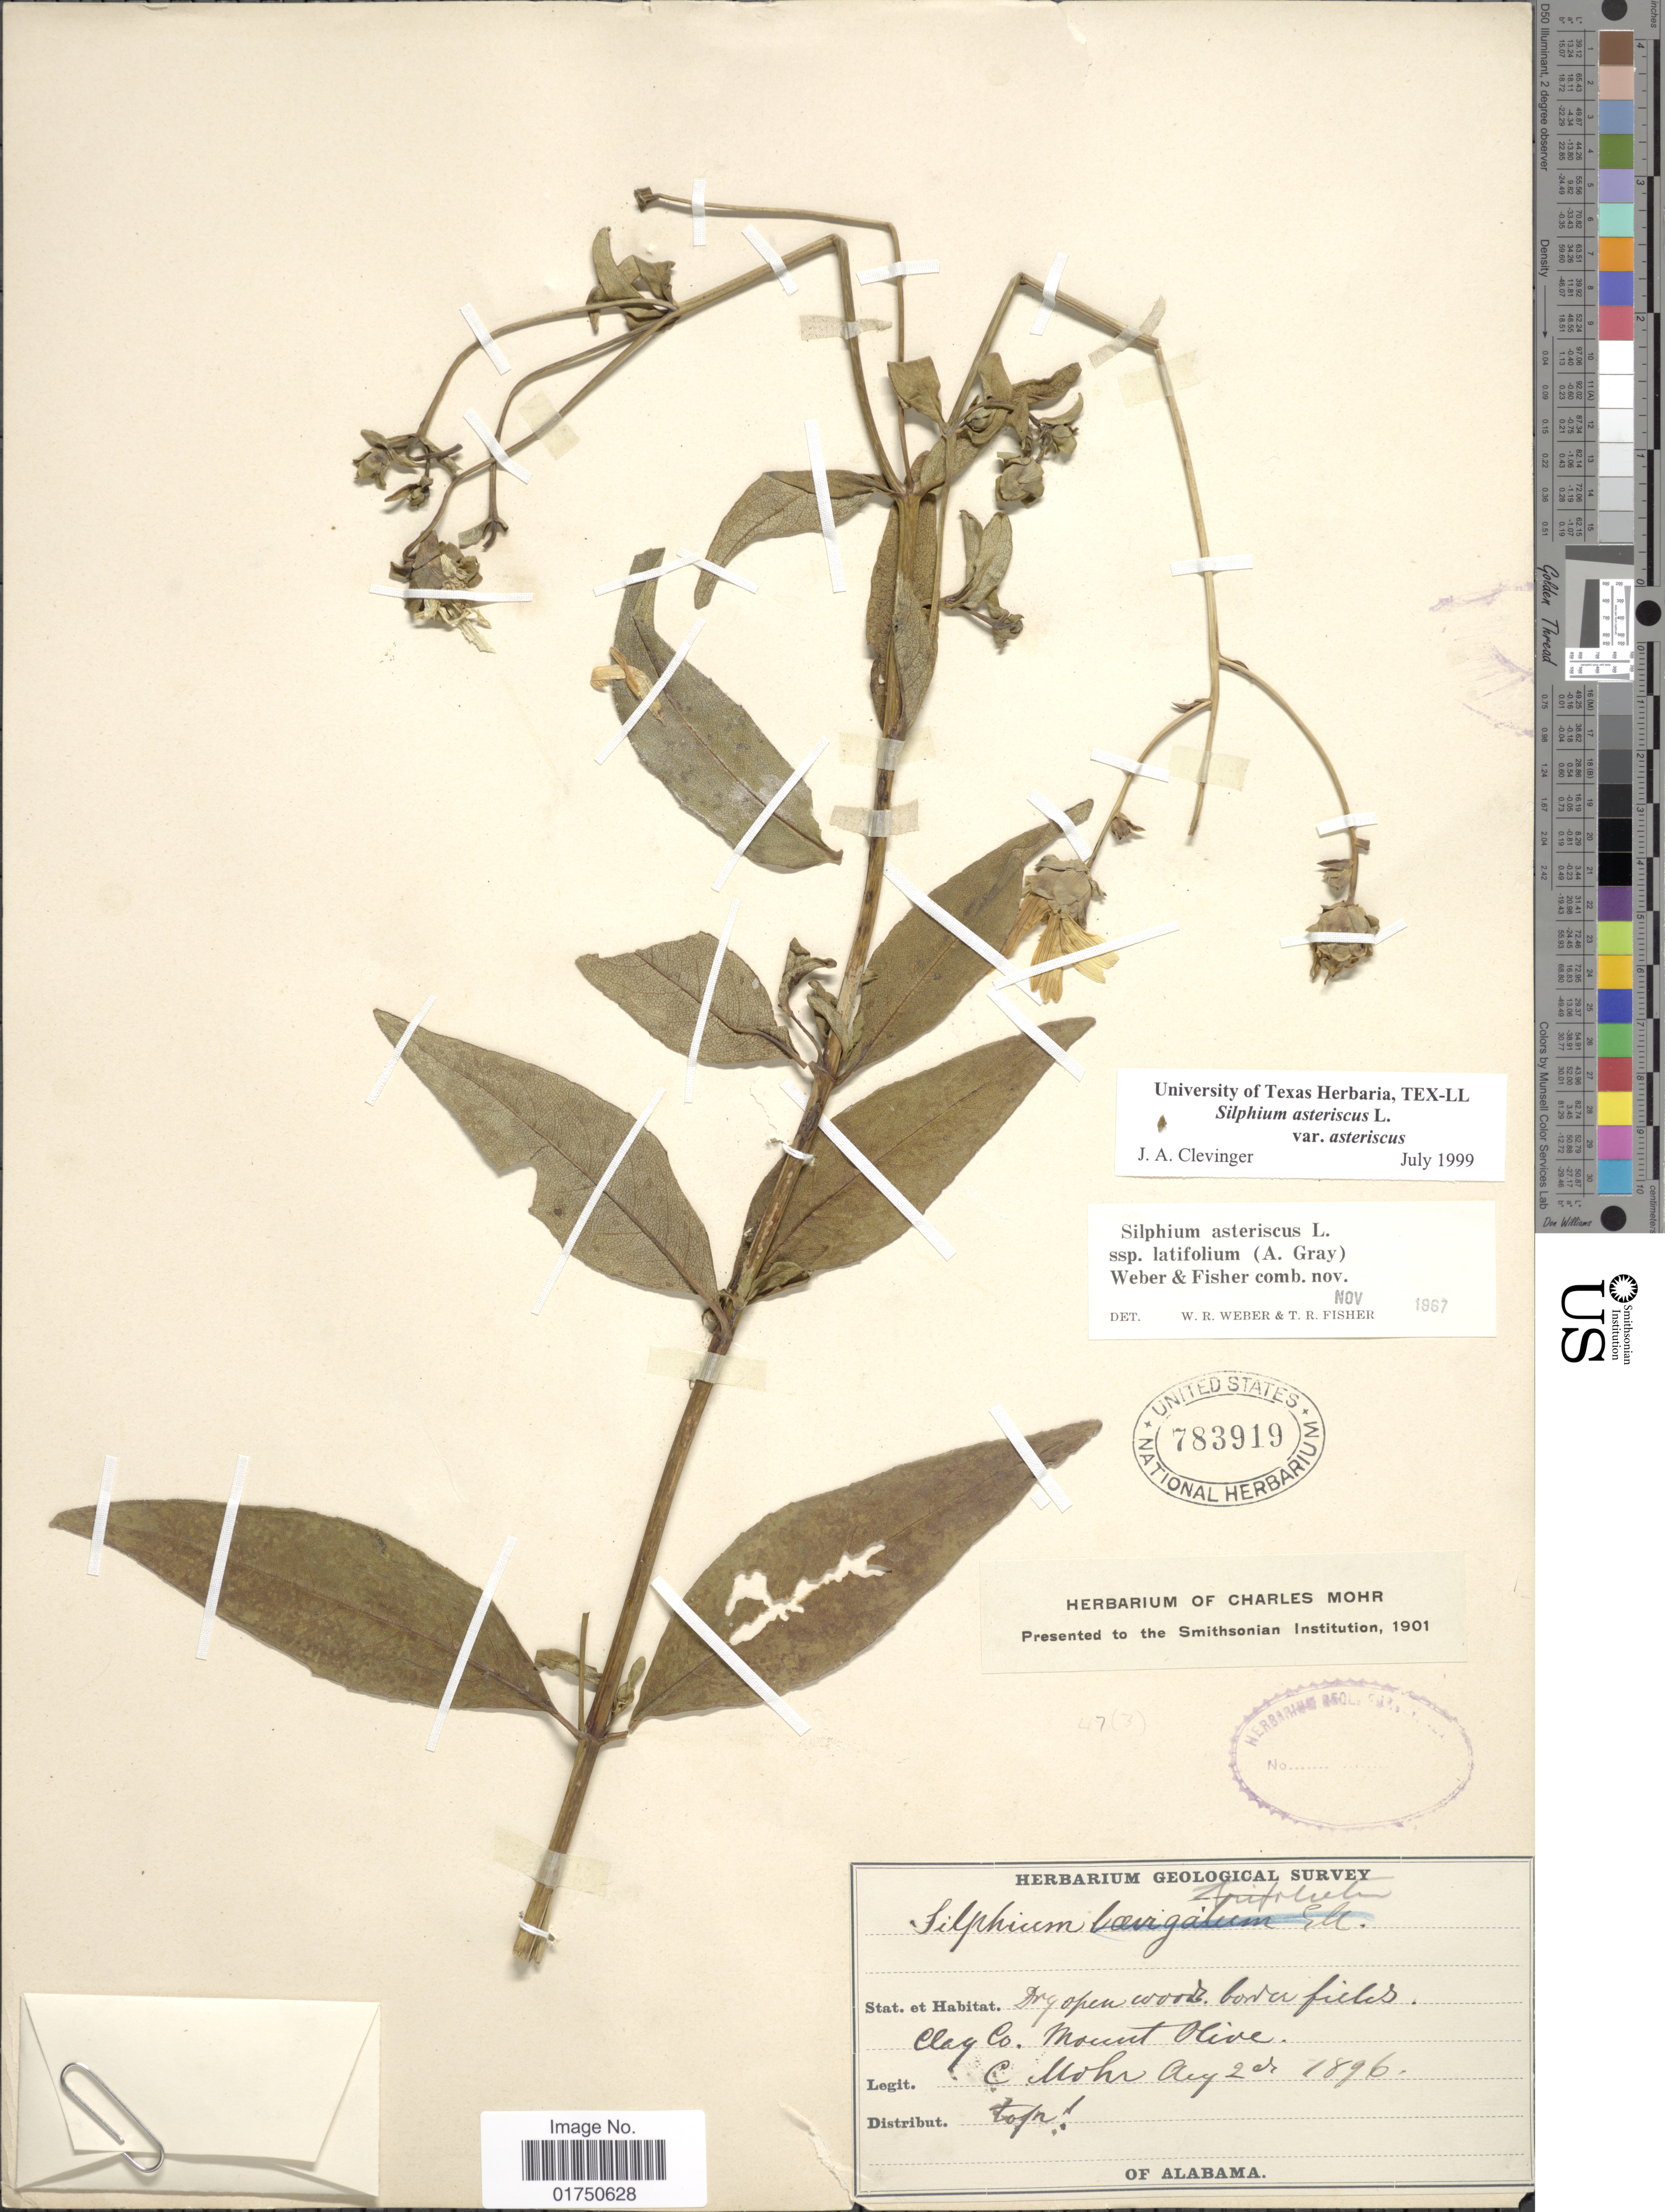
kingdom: Plantae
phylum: Tracheophyta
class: Magnoliopsida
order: Asterales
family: Asteraceae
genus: Silphium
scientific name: Silphium asteriscus var. asteriscus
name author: L.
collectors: C. T. Mohr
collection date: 1896-08-02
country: United States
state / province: Alabama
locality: Clay Co. Mount Olive.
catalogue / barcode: US 783919